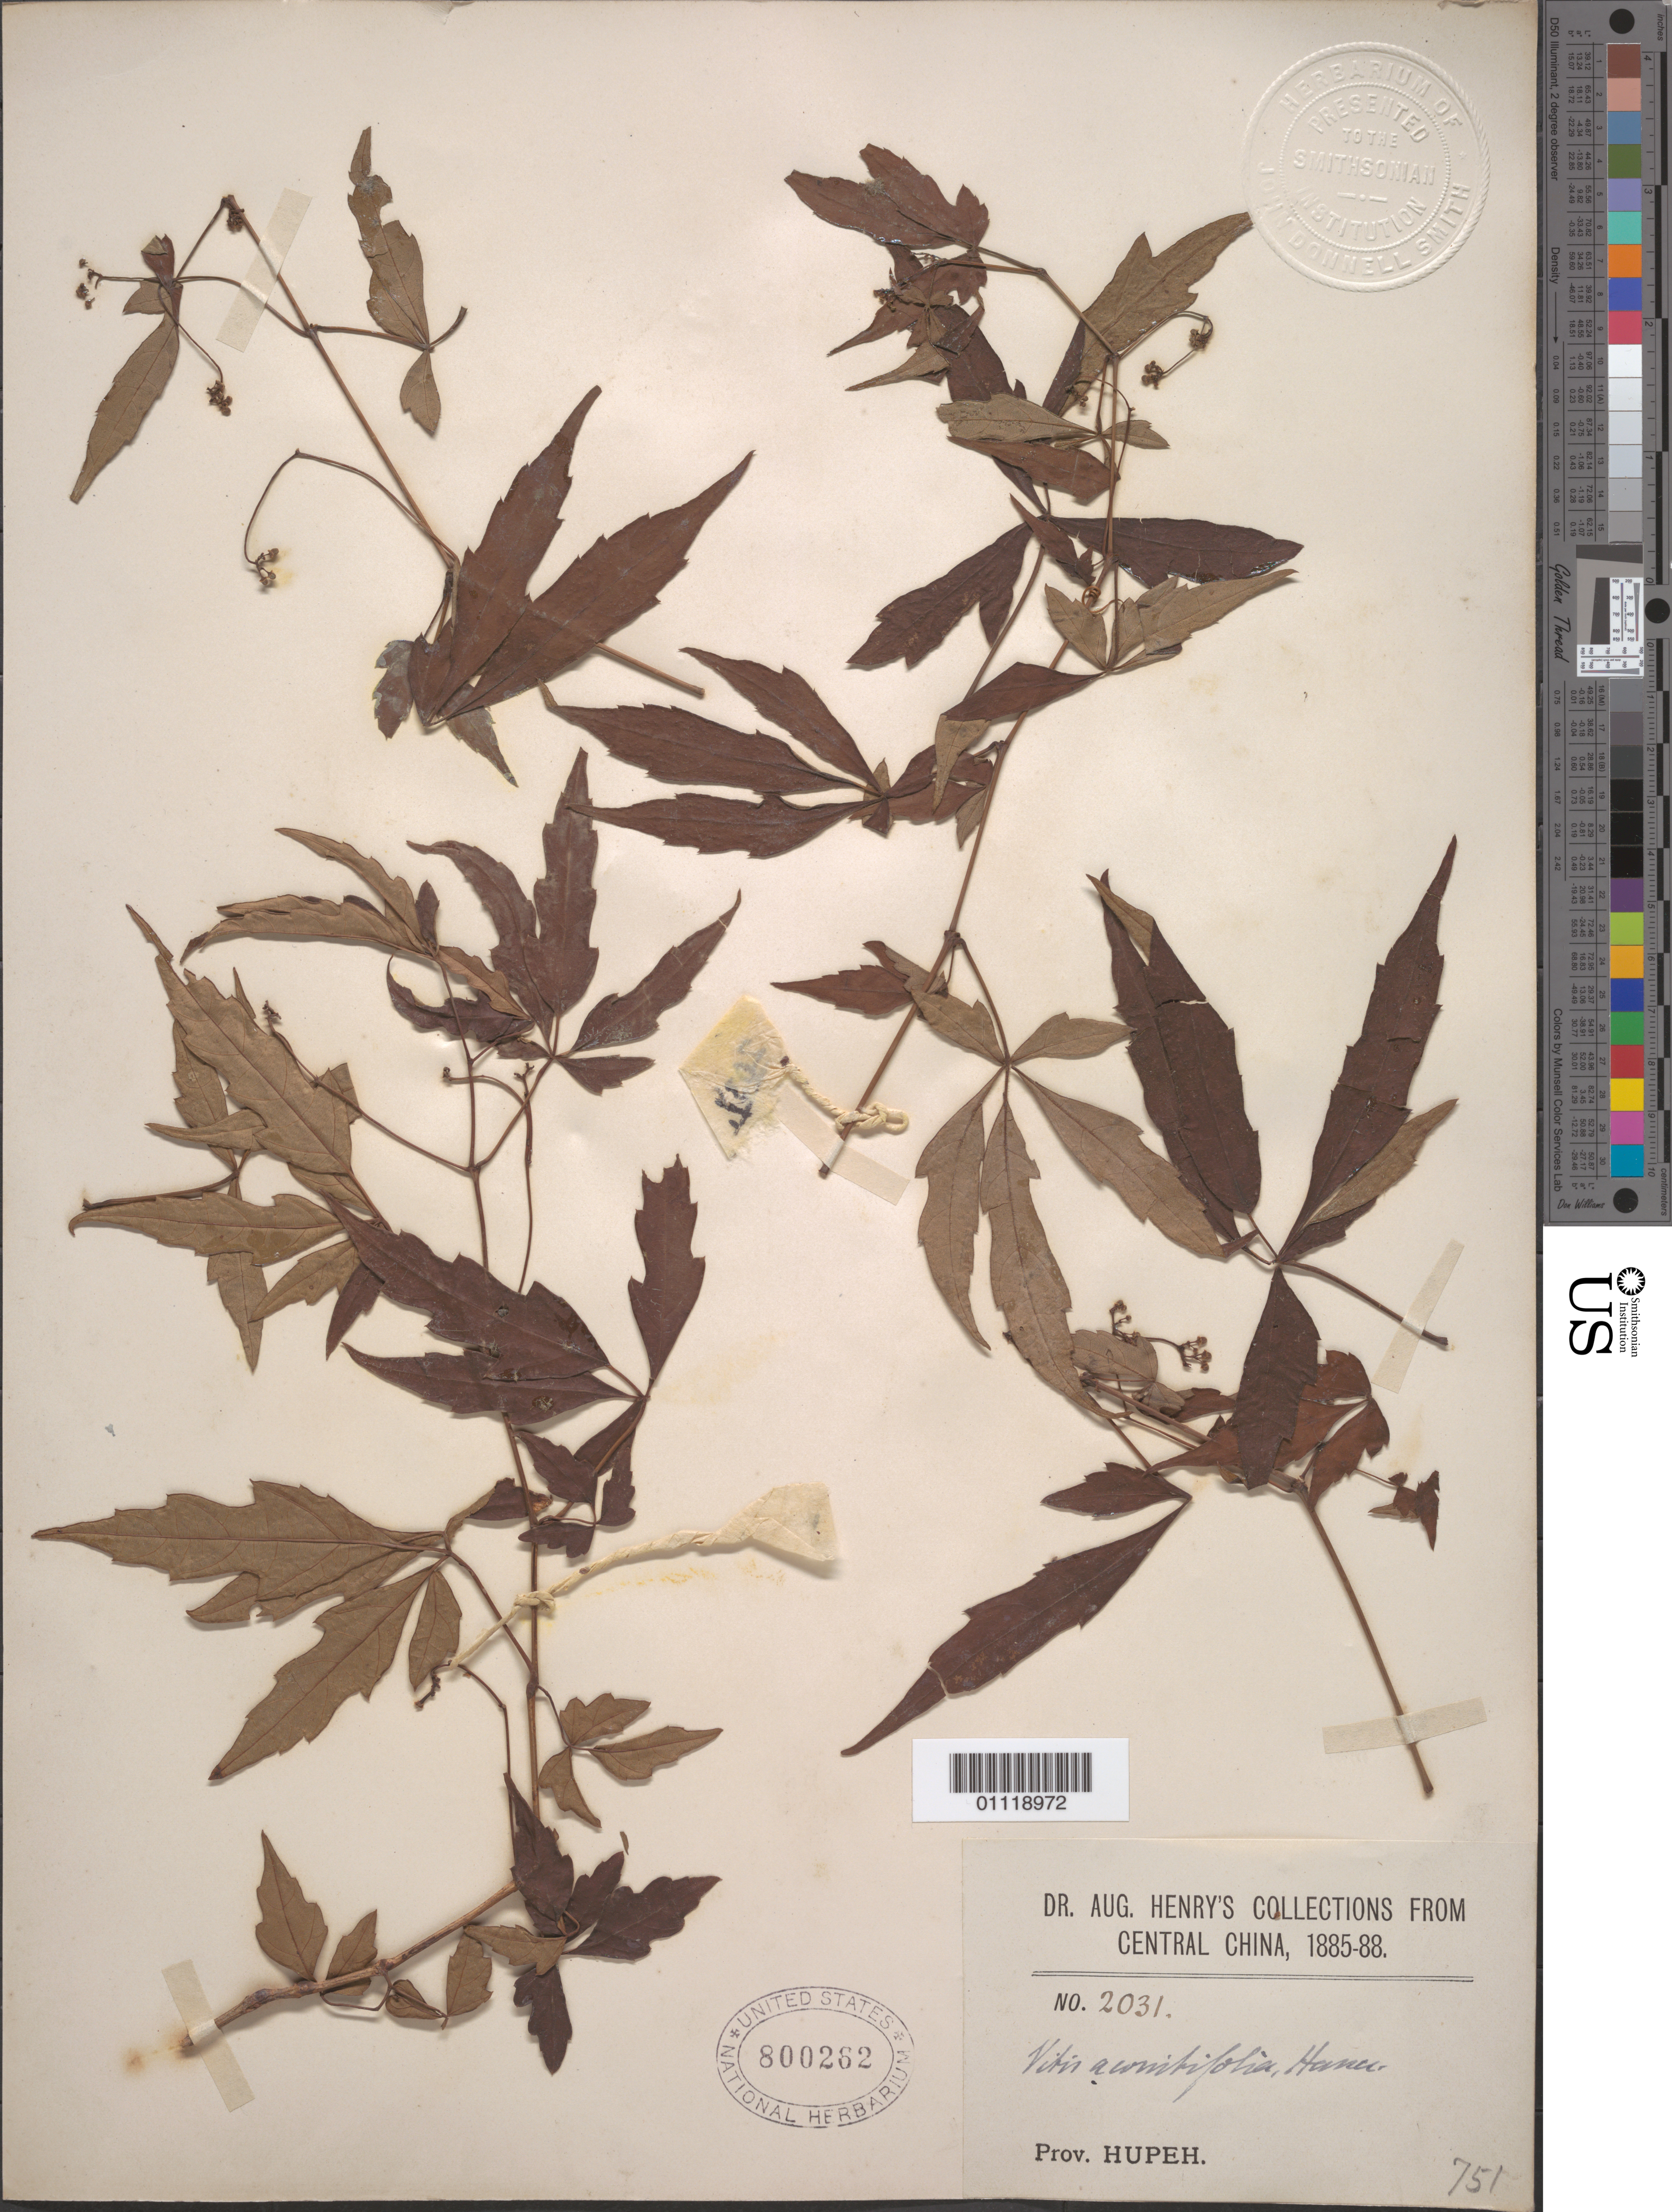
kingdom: Plantae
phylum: Tracheophyta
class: Magnoliopsida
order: Vitales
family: Vitaceae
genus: Ampelopsis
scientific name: Ampelopsis aconitifolia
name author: Bunge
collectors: A. Henry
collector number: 2031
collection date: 1885/1888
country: China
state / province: Hubei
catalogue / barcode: US 800262